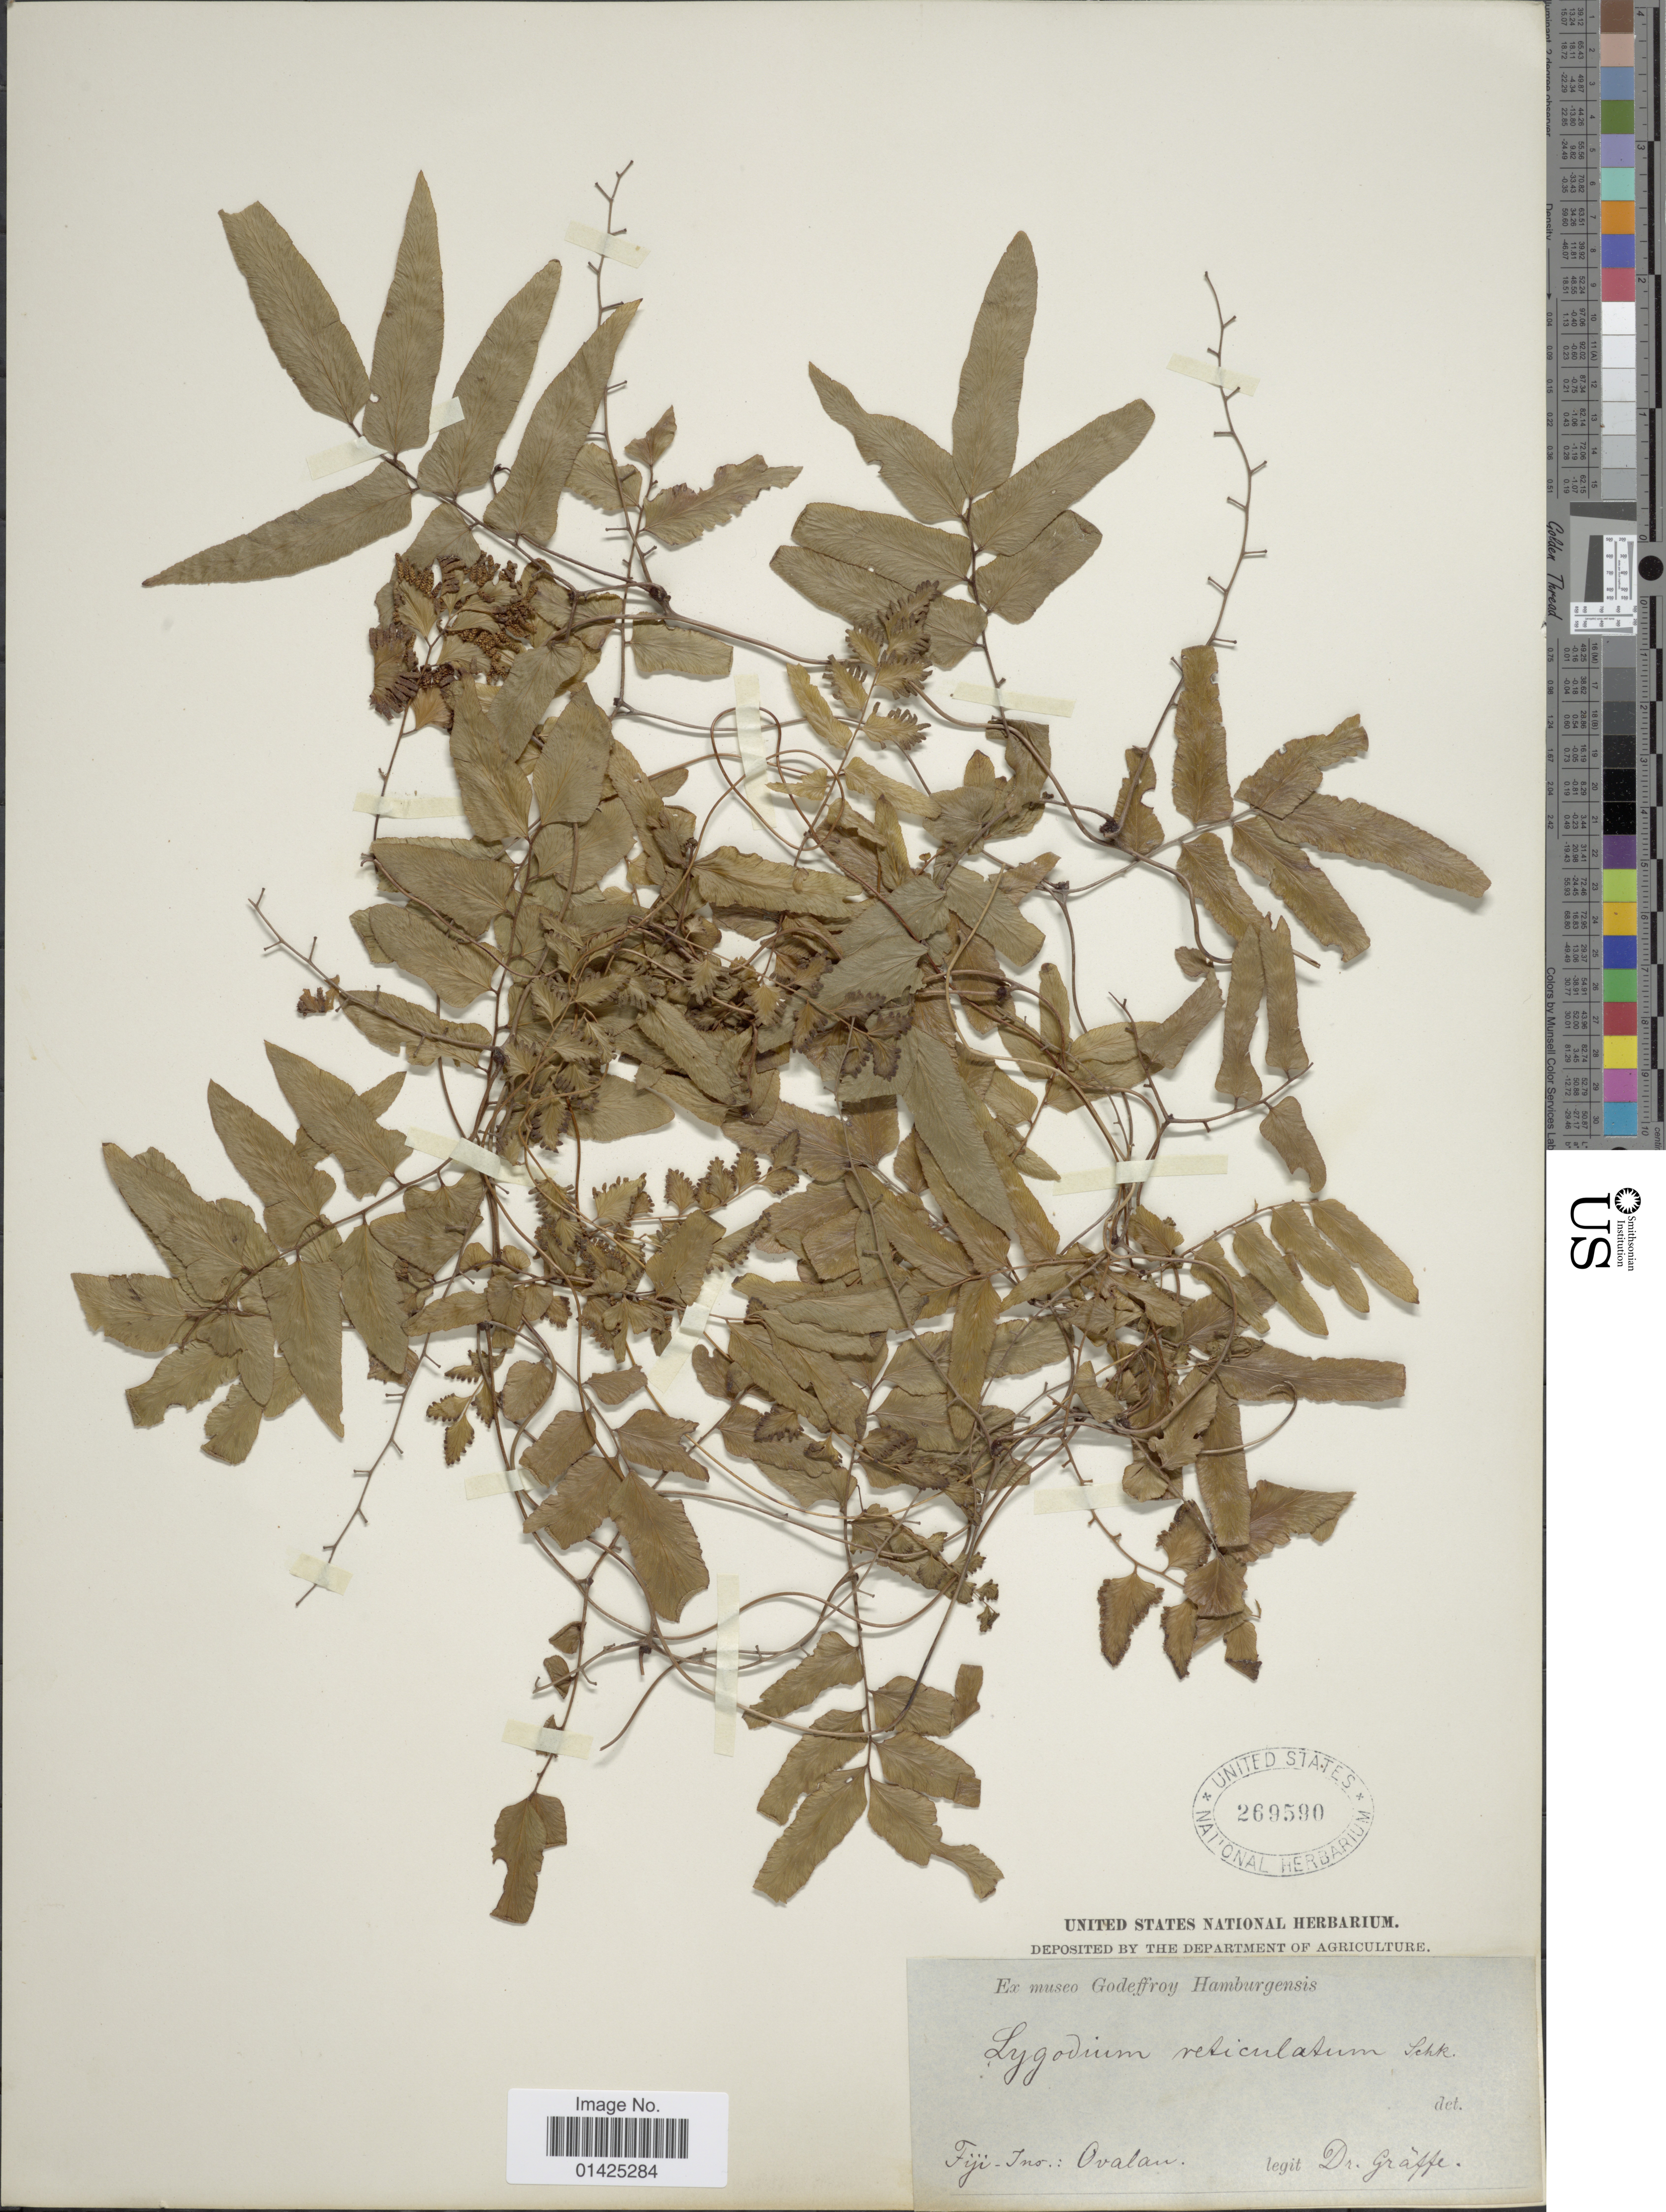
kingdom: Plantae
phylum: Tracheophyta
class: Polypodiopsida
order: Schizaeales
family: Lygodiaceae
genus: Lygodium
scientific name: Lygodium reticulatum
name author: Schkuhr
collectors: Graffe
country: Fiji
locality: Ovalau.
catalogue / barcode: US 269590